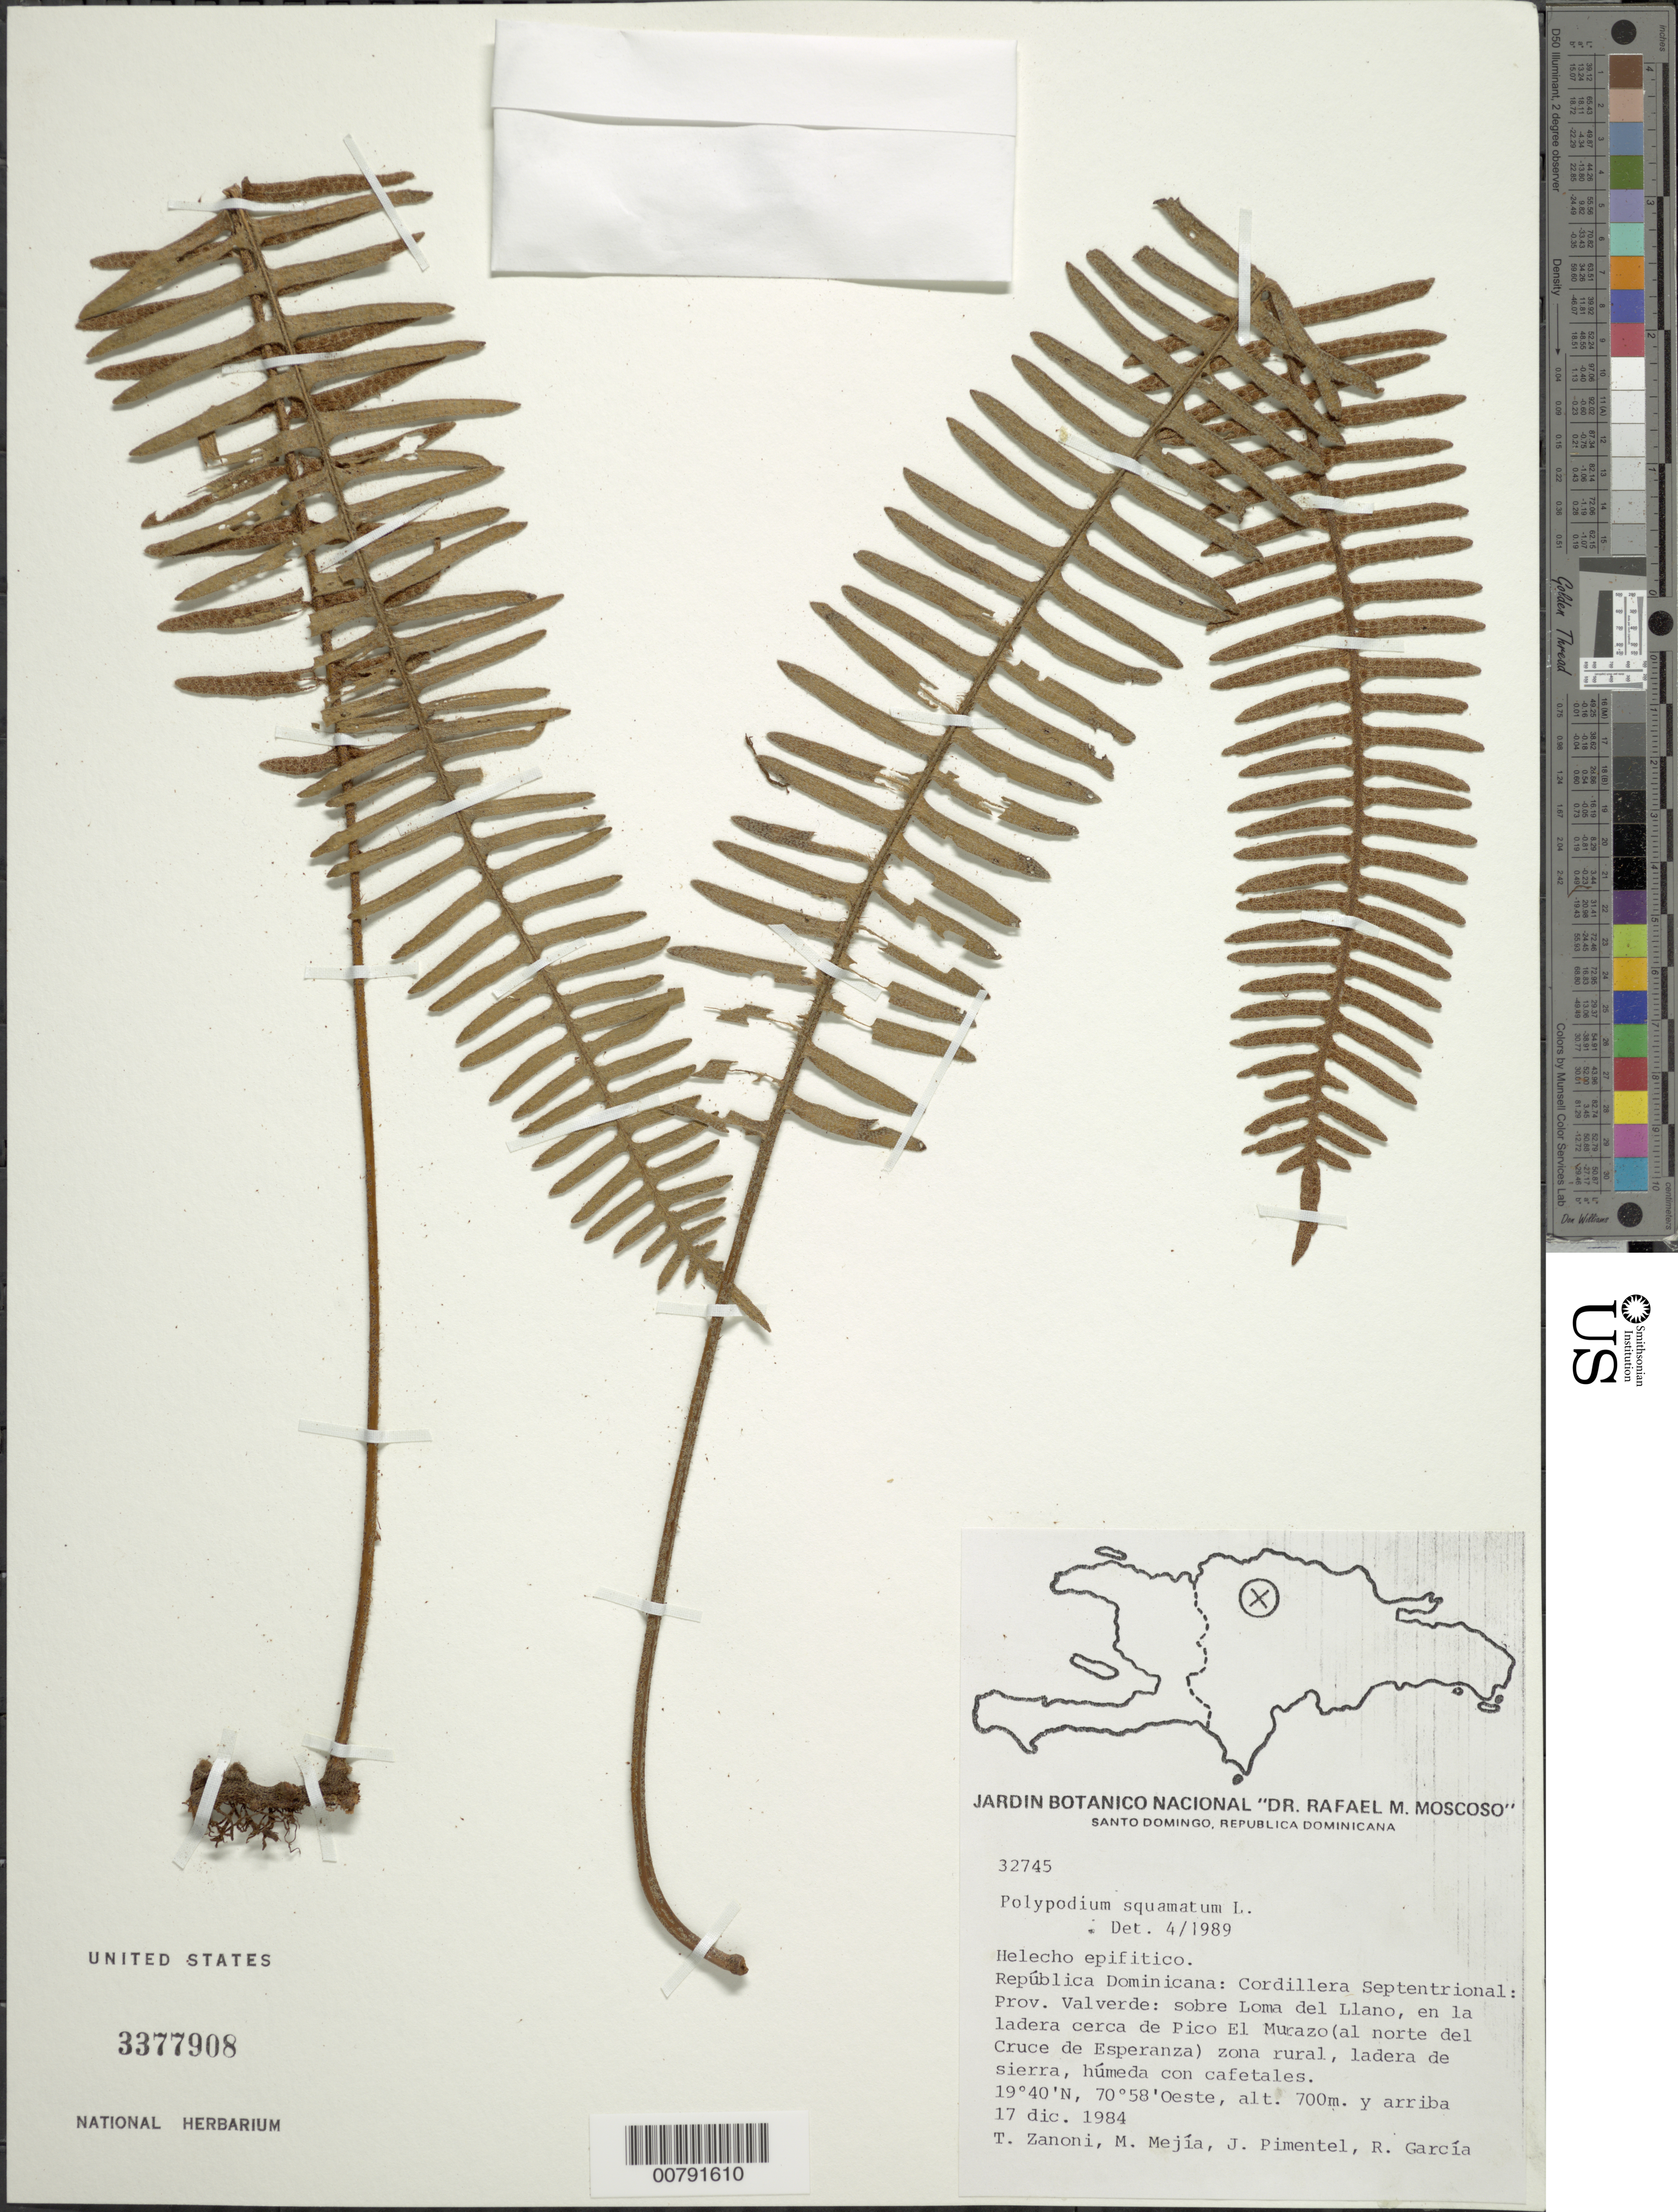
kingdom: Plantae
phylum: Tracheophyta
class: Polypodiopsida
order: Polypodiales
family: Polypodiaceae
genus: Pleopeltis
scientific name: Pleopeltis squamata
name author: (L.) J. Sm.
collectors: T. A. Zanoni, M. Mejia, J. Pimentel & R. G. García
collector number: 32745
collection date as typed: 17 Dec 1984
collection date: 1984-12-17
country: Dominican Republic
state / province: Valverde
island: Hispaniola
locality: Cordillera Septentrional, Loma del Llano, cerca de Pico El Murazo (al N del Cruce de Esperanza)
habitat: Zona rural, ladera de sierra, húmeda con cafetales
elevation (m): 700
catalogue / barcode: US 3377908